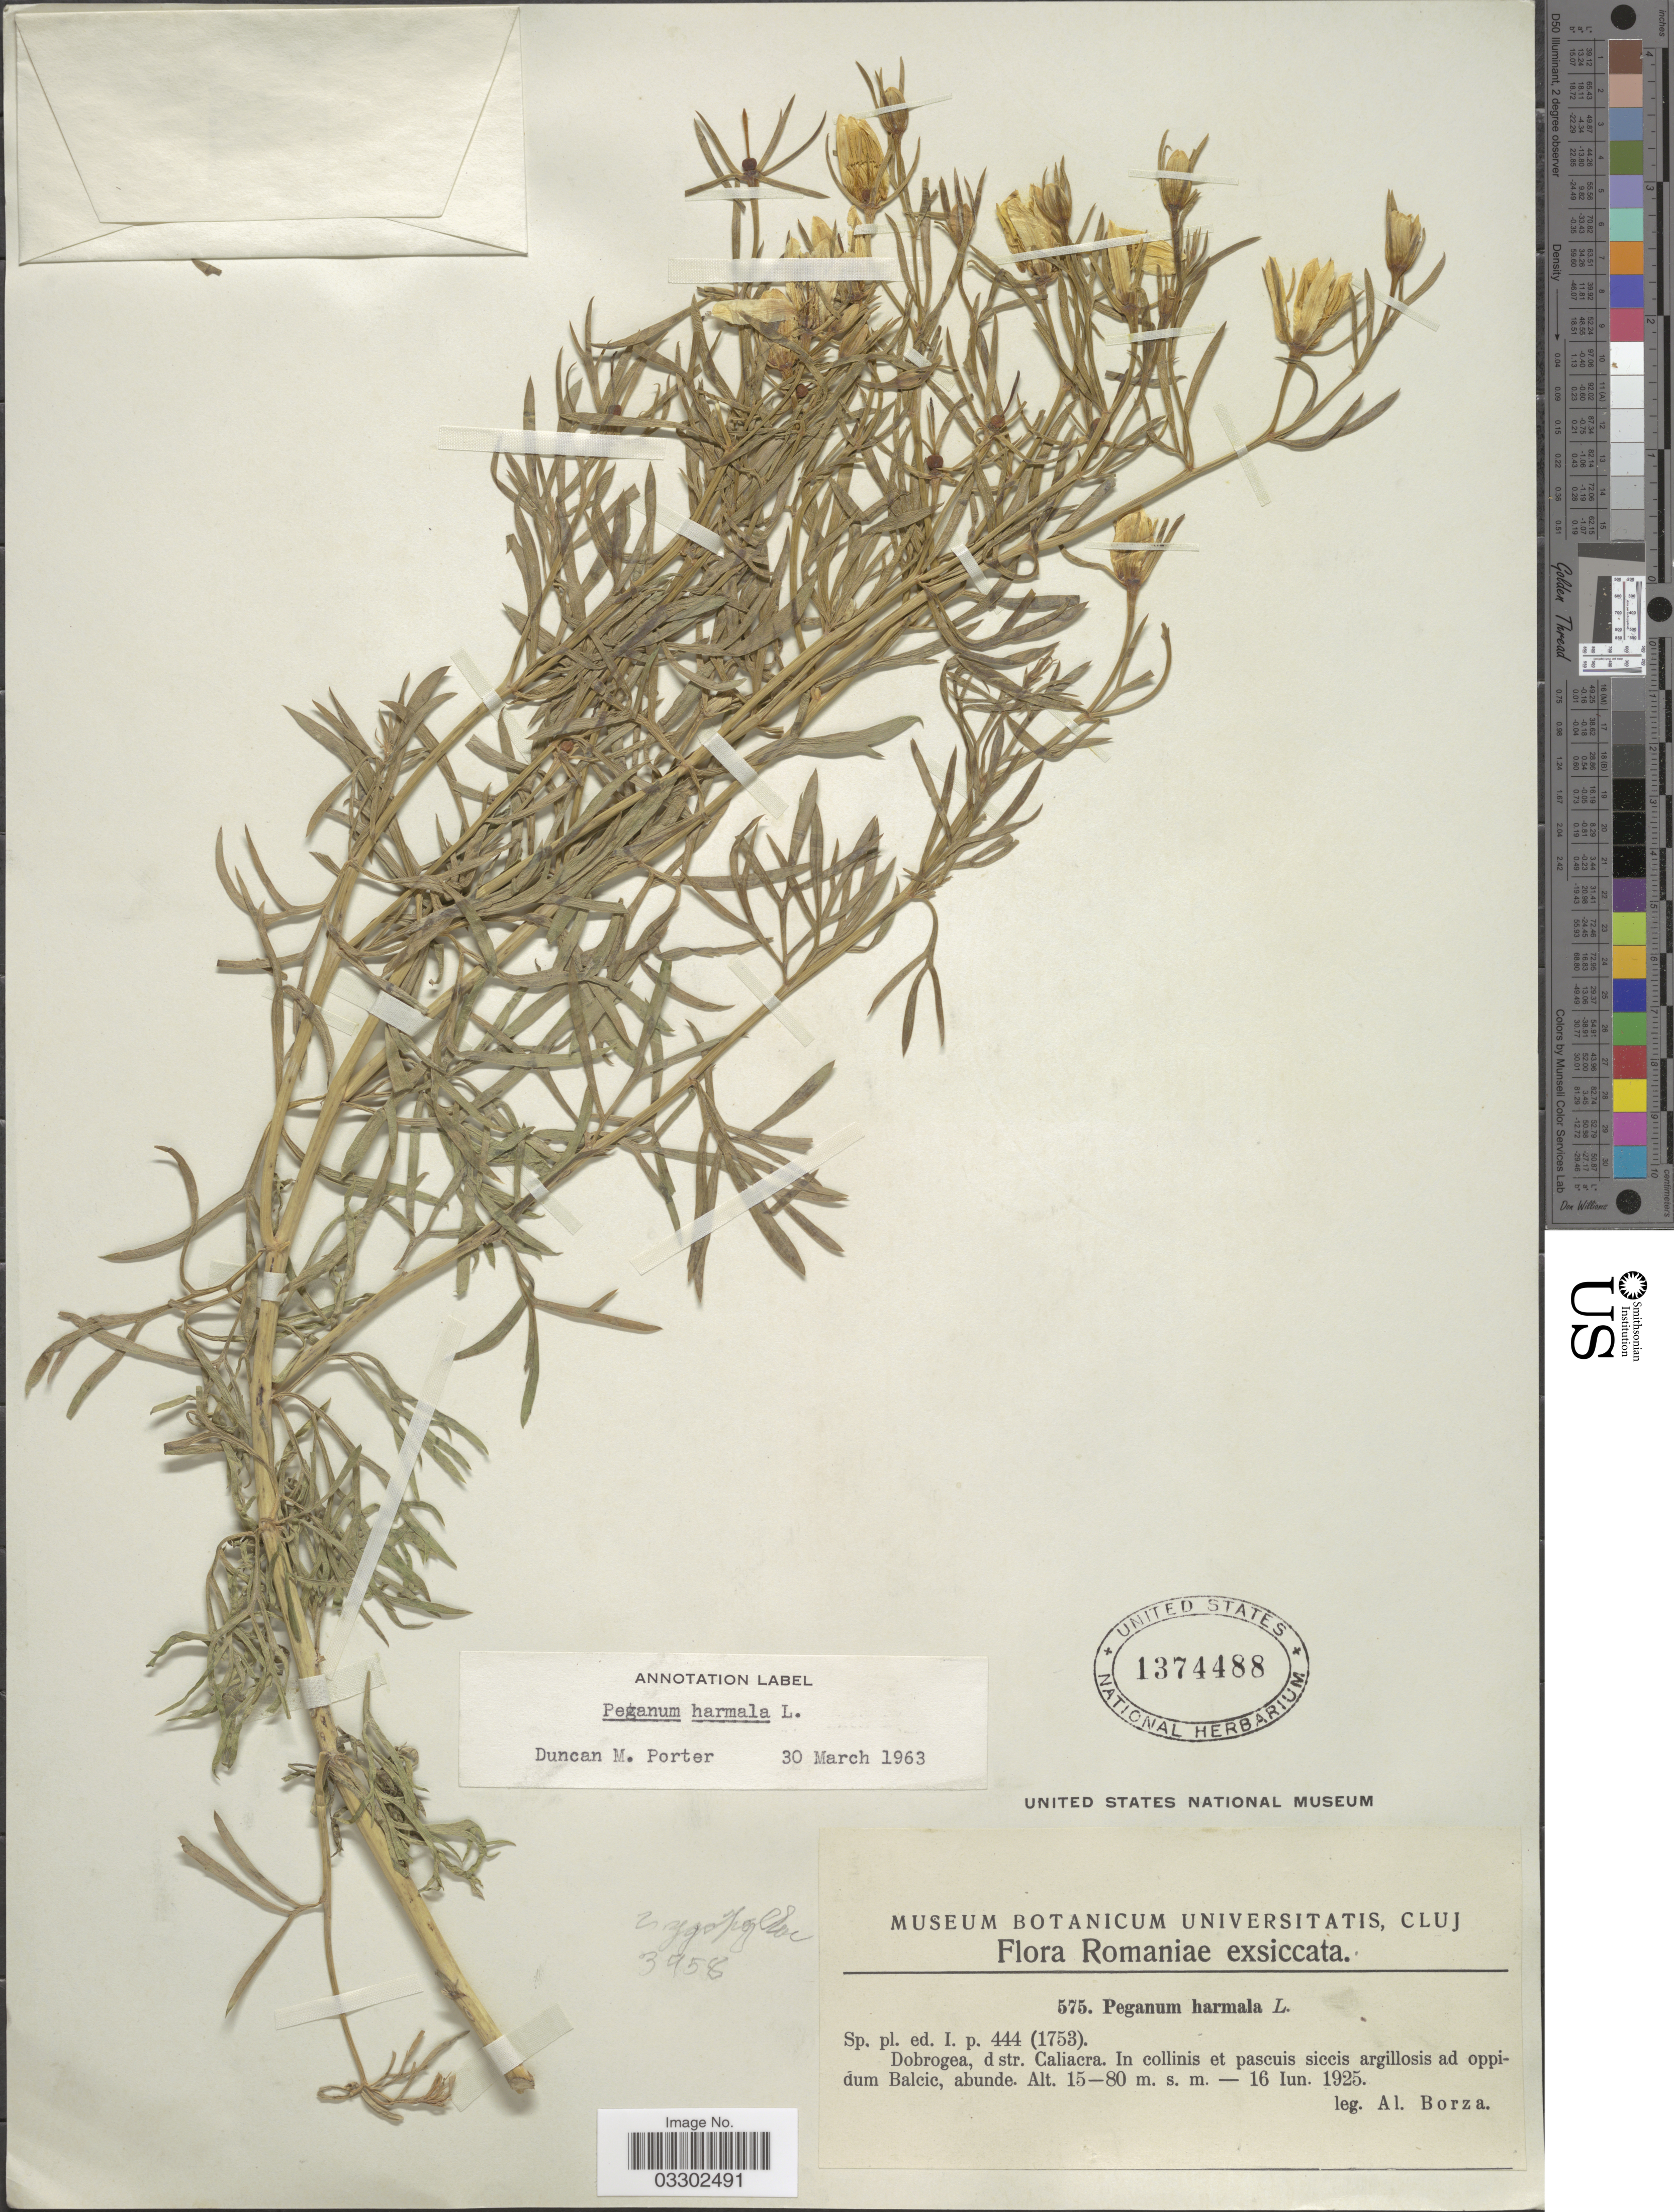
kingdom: Plantae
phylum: Tracheophyta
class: Magnoliopsida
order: Sapindales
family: Tetradiclidaceae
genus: Peganum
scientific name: Peganum harmala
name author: L.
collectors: A. Borza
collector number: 575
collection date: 1925-06-16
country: Romania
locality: Dobrogea, dstr. Caliacra. In collinis et pascuis siccis argillosis ad oppidum Balcic.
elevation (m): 15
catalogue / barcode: US 1374488